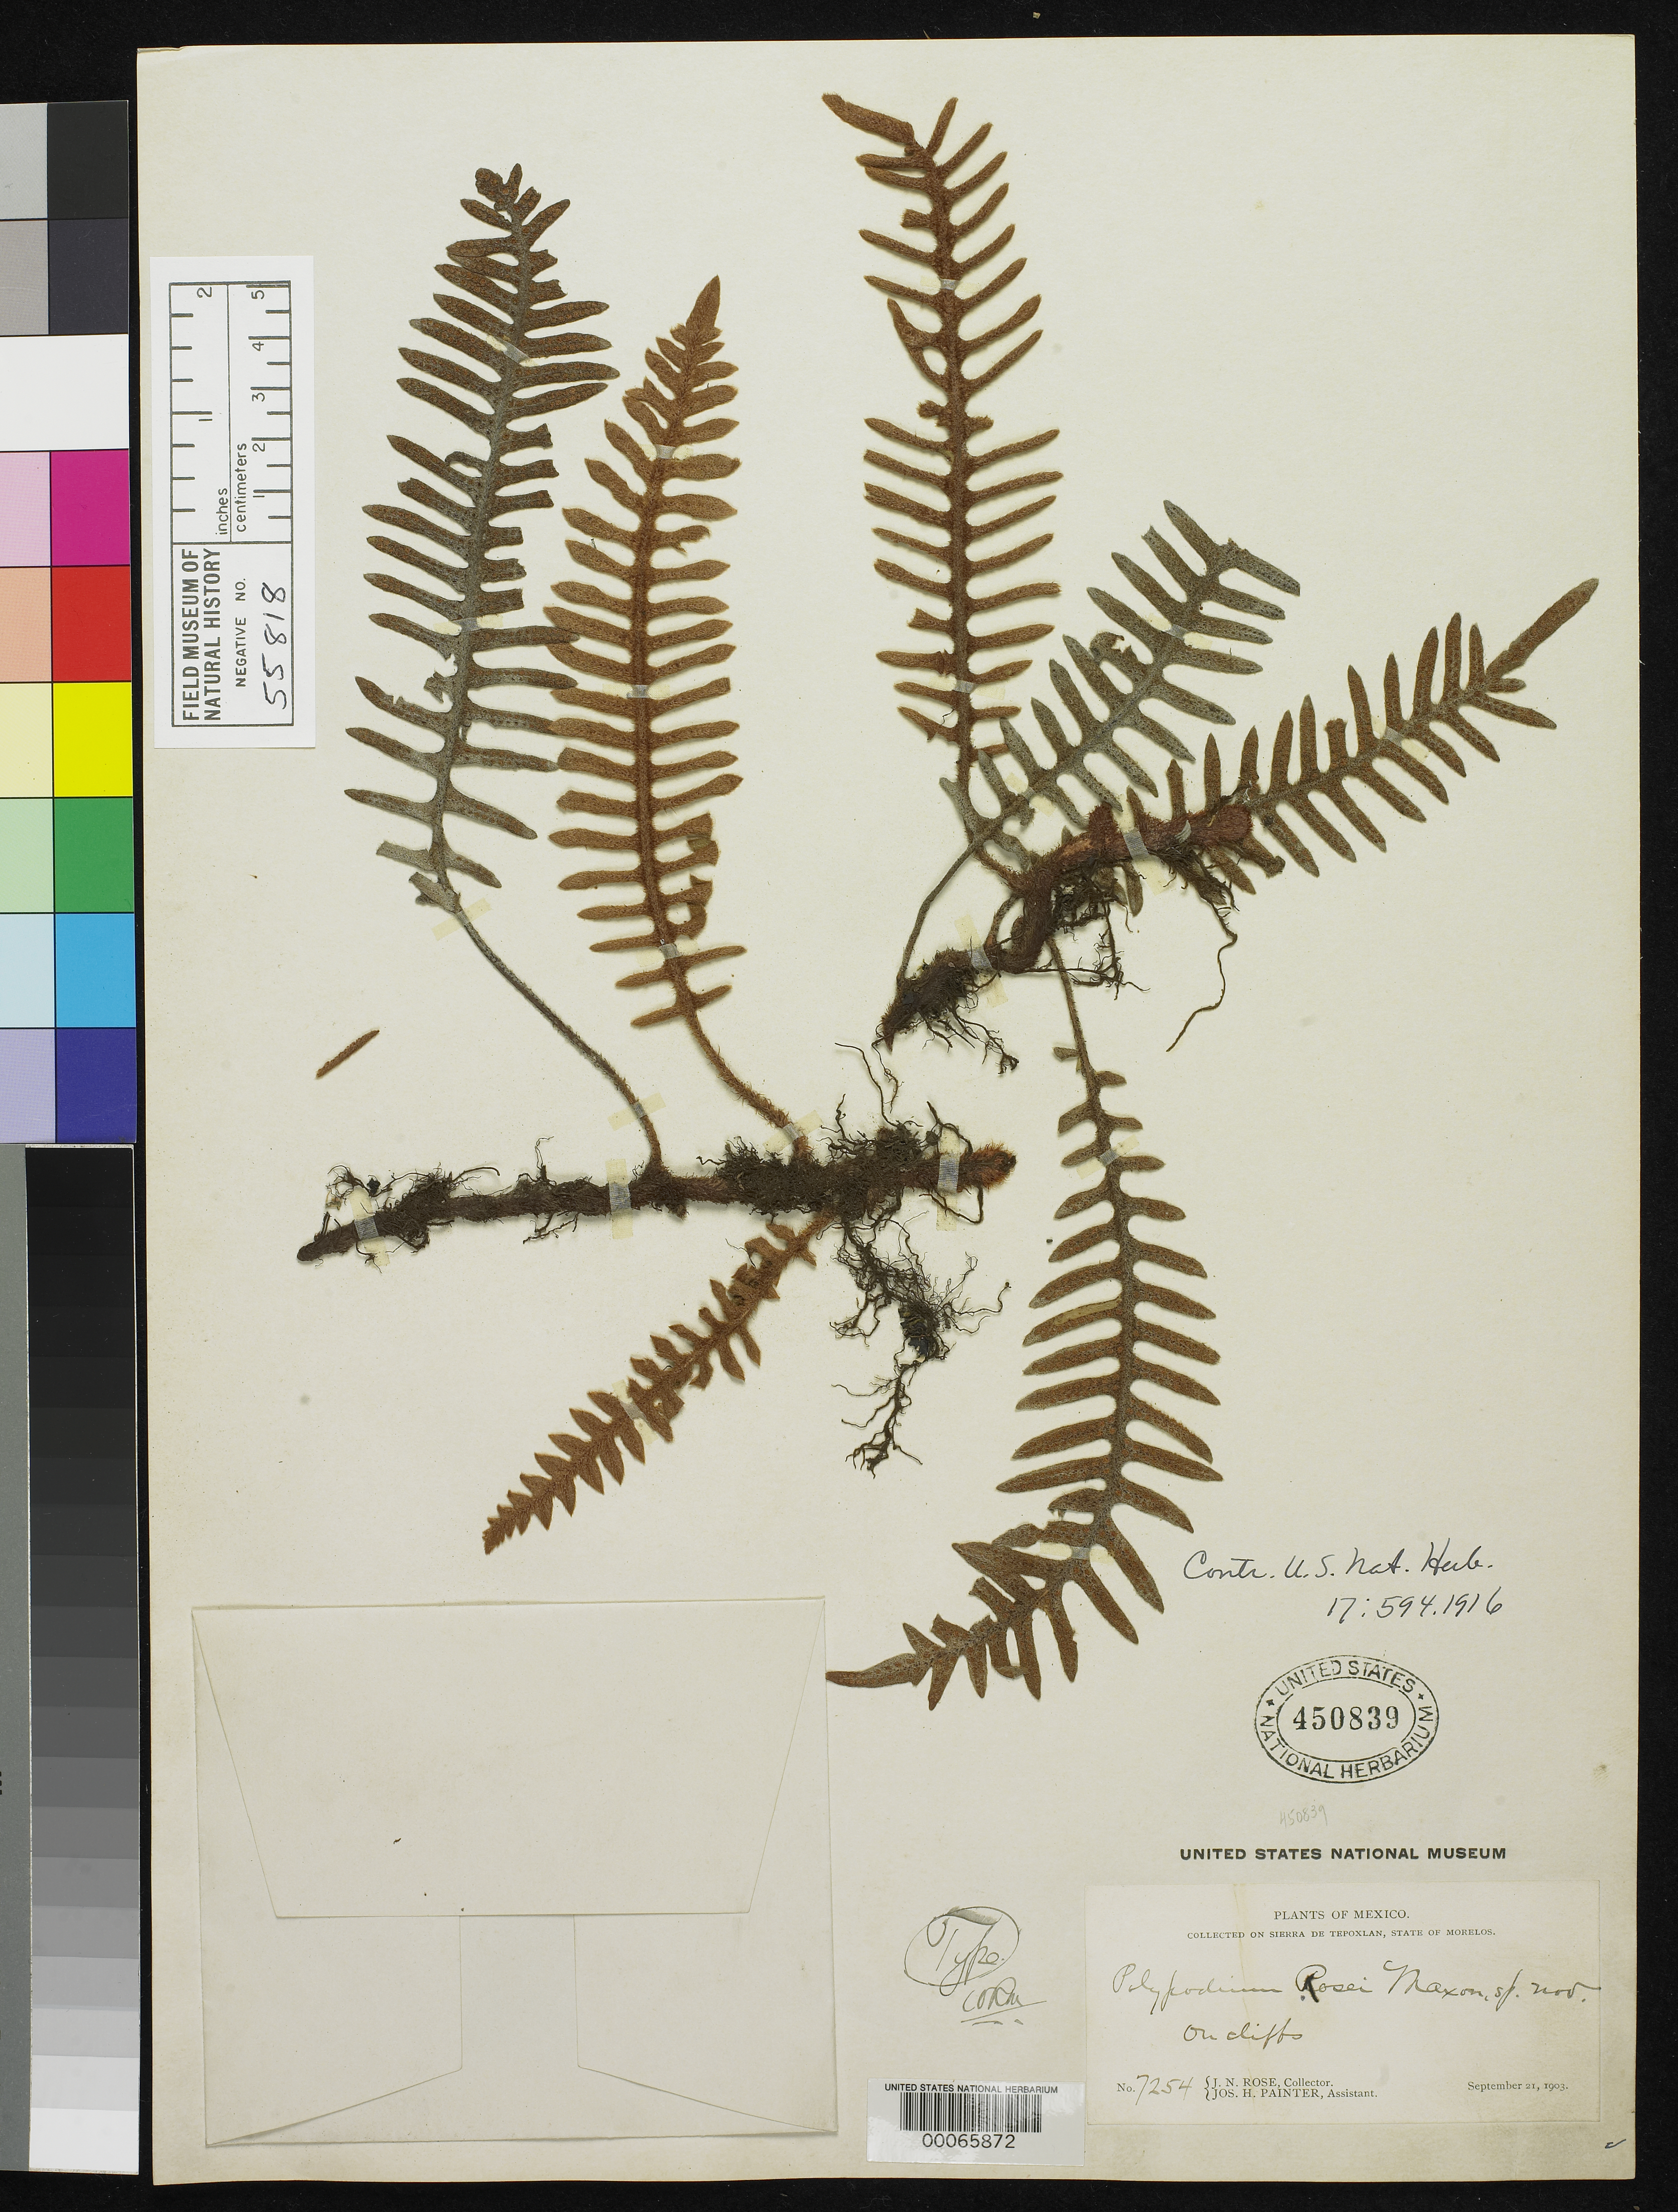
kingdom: Plantae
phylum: Tracheophyta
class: Polypodiopsida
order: Polypodiales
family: Polypodiaceae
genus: Polypodium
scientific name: Polypodium rosei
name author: Maxon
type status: Holotype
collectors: J. N. Rose & J. H. Painter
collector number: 7254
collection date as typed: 21 Sep 1903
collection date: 1903-09-21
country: Mexico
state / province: Morelos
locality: Sierra de Tepoxlon.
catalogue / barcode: US 450839